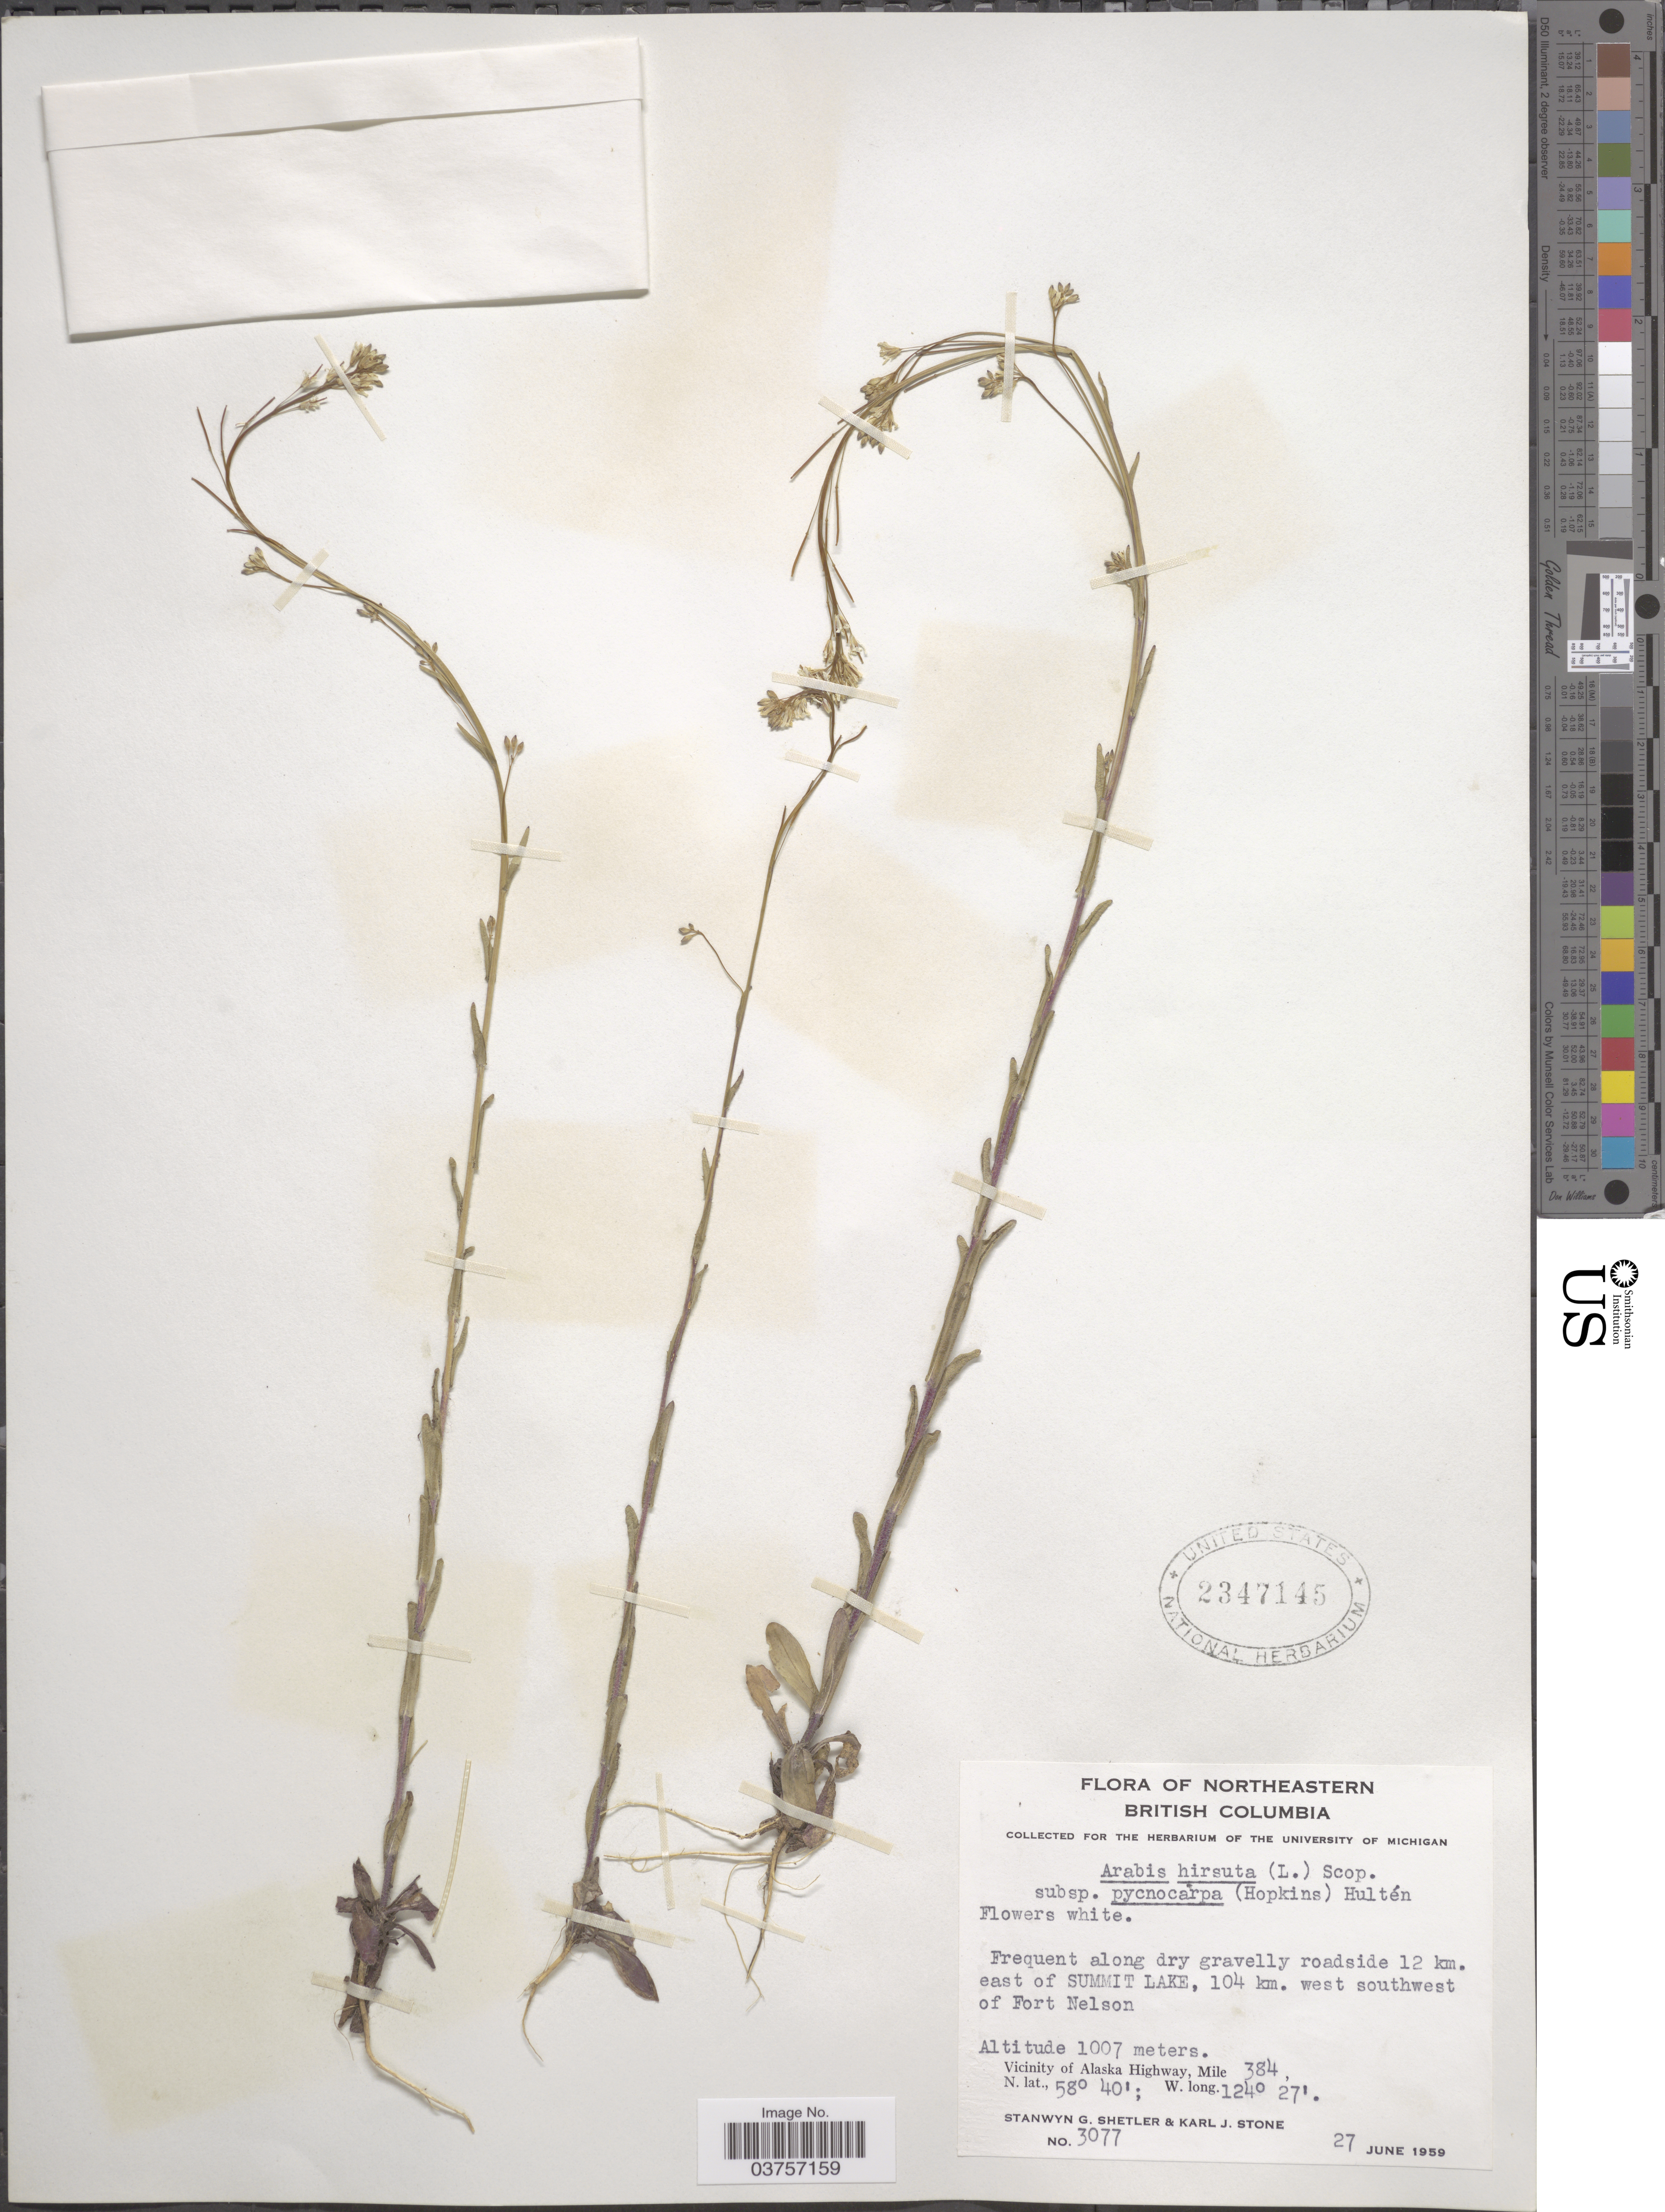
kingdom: Plantae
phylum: Tracheophyta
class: Magnoliopsida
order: Brassicales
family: Brassicaceae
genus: Arabis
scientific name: Arabis hirsuta var. pycnocarpa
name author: M. Hopkins & Rollins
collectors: S. Shetler & K. J. Stone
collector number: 3077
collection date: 1959-06-27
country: Canada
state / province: British Columbia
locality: Northeastern British Columbia. Along dry gravelly roadside 12 km. east of Summit Lake, 104 km. west southwest of Fort Nelson. Vicinity of Alaska Highway, Mile 384.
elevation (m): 1007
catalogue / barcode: US 2347145